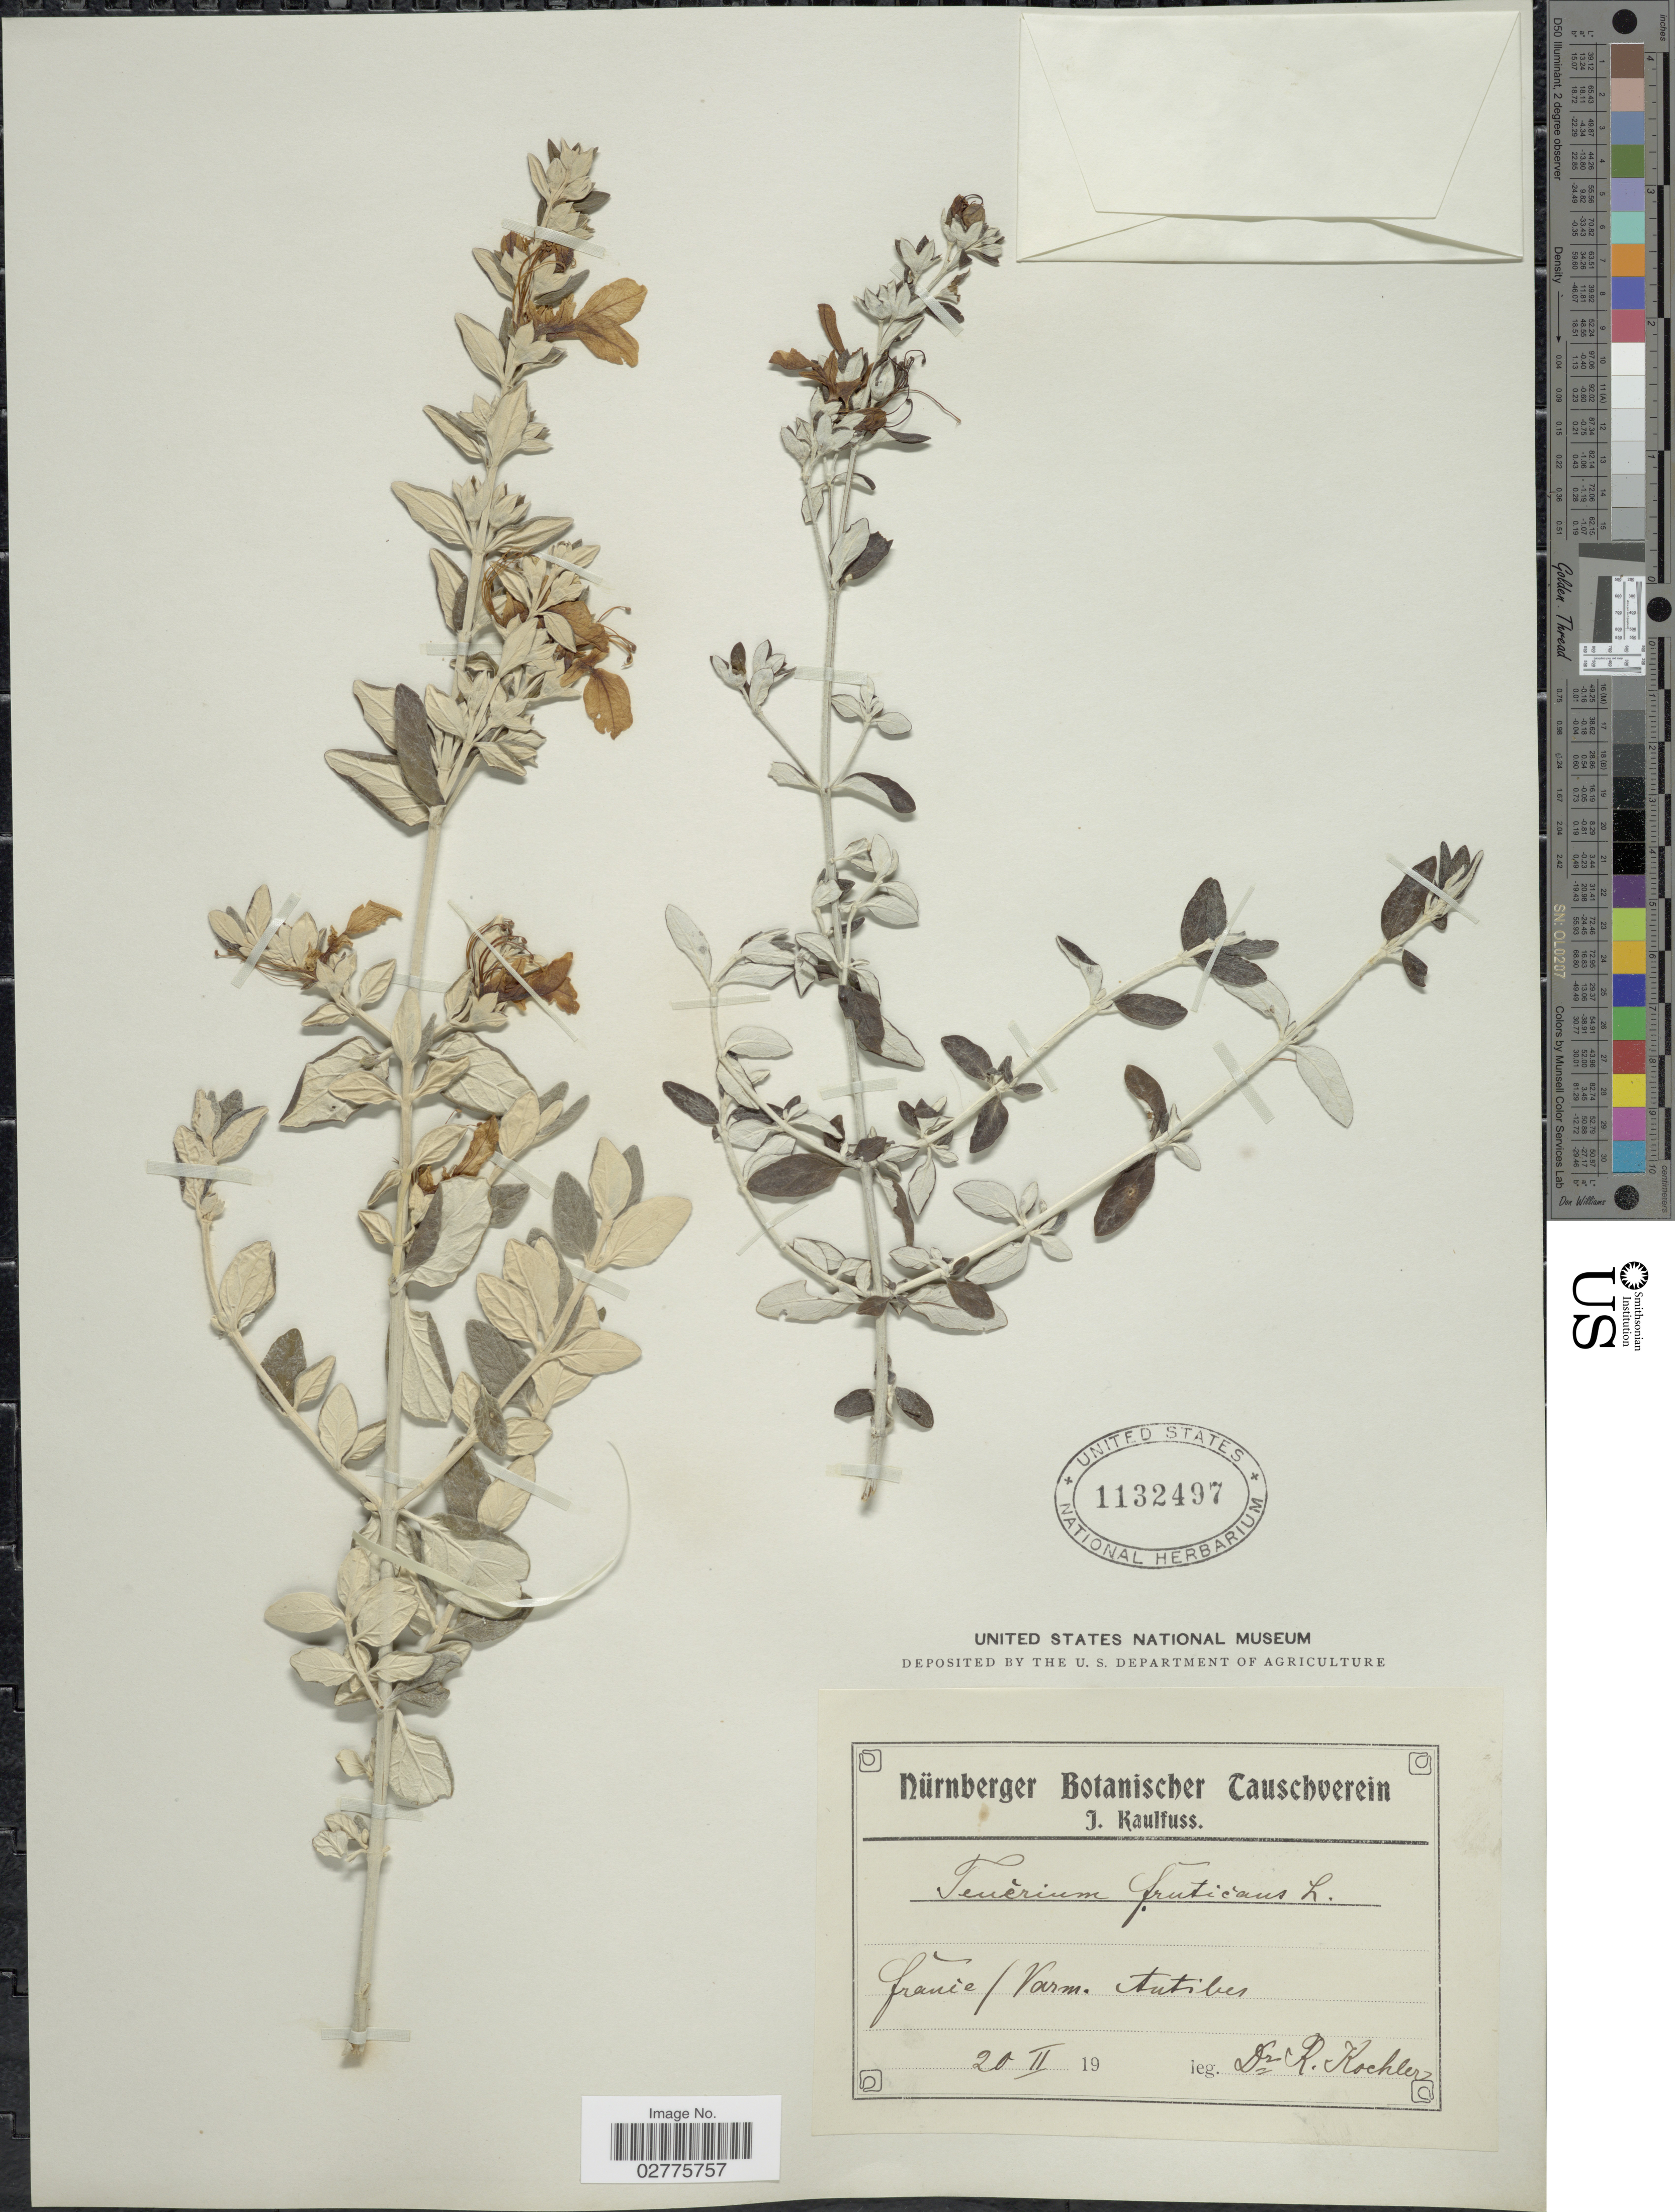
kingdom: Plantae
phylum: Tracheophyta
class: Magnoliopsida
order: Lamiales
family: Lamiaceae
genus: Teucrium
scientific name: Teucrium fruticans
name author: L.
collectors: R. Kochler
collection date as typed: Transcribed d/m/y: /20/2; 19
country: Sweden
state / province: Varmland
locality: Franie/Varm tutibus.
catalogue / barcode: US 1132497